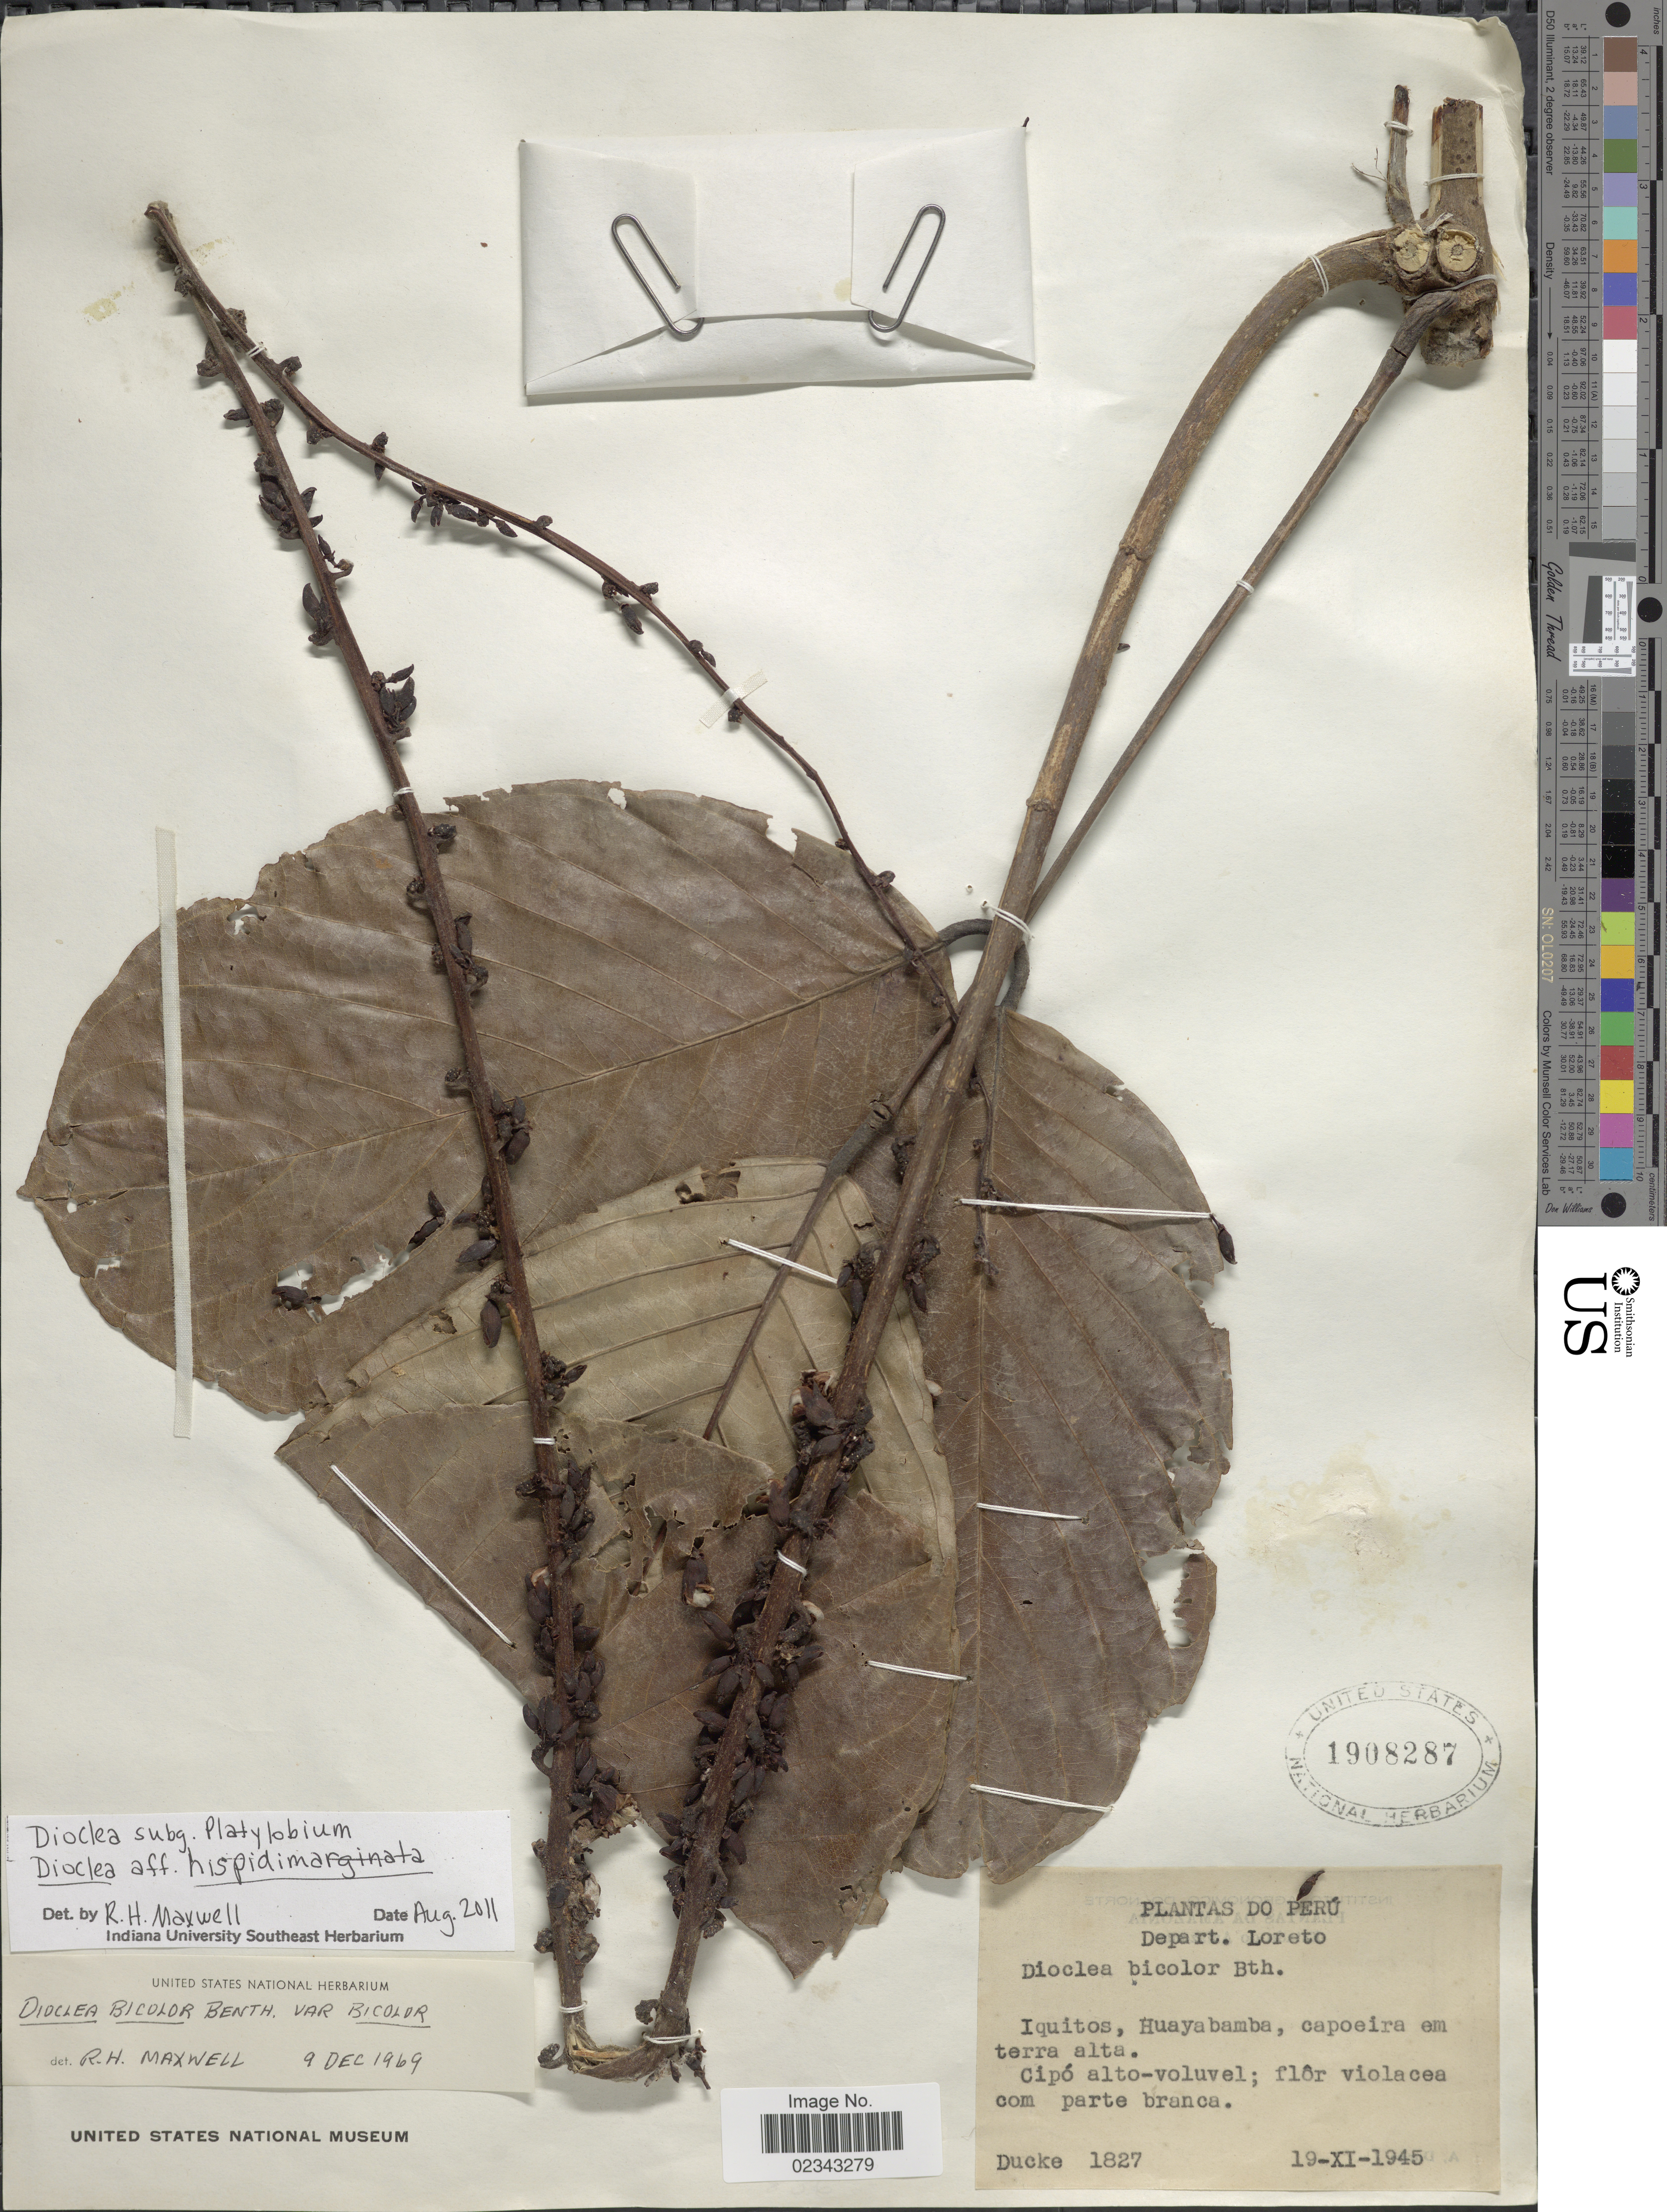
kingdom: Plantae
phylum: Tracheophyta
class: Magnoliopsida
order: Fabales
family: Fabaceae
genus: Macropsychanthus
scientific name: Macropsychanthus aff. hispidimarginatus (R.H. Maxwell) L.P. Queiroz & Snak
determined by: Strong, Mark T., (BOT), Smithsonian Institution - National Museum of Natural History (UNITED STATES)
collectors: A. Ducke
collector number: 1827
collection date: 1945-11-19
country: Peru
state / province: Loreto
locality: Depart. Loreto, Iquitos, Huayabamba, capoeira em terra alta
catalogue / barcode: US 1908287